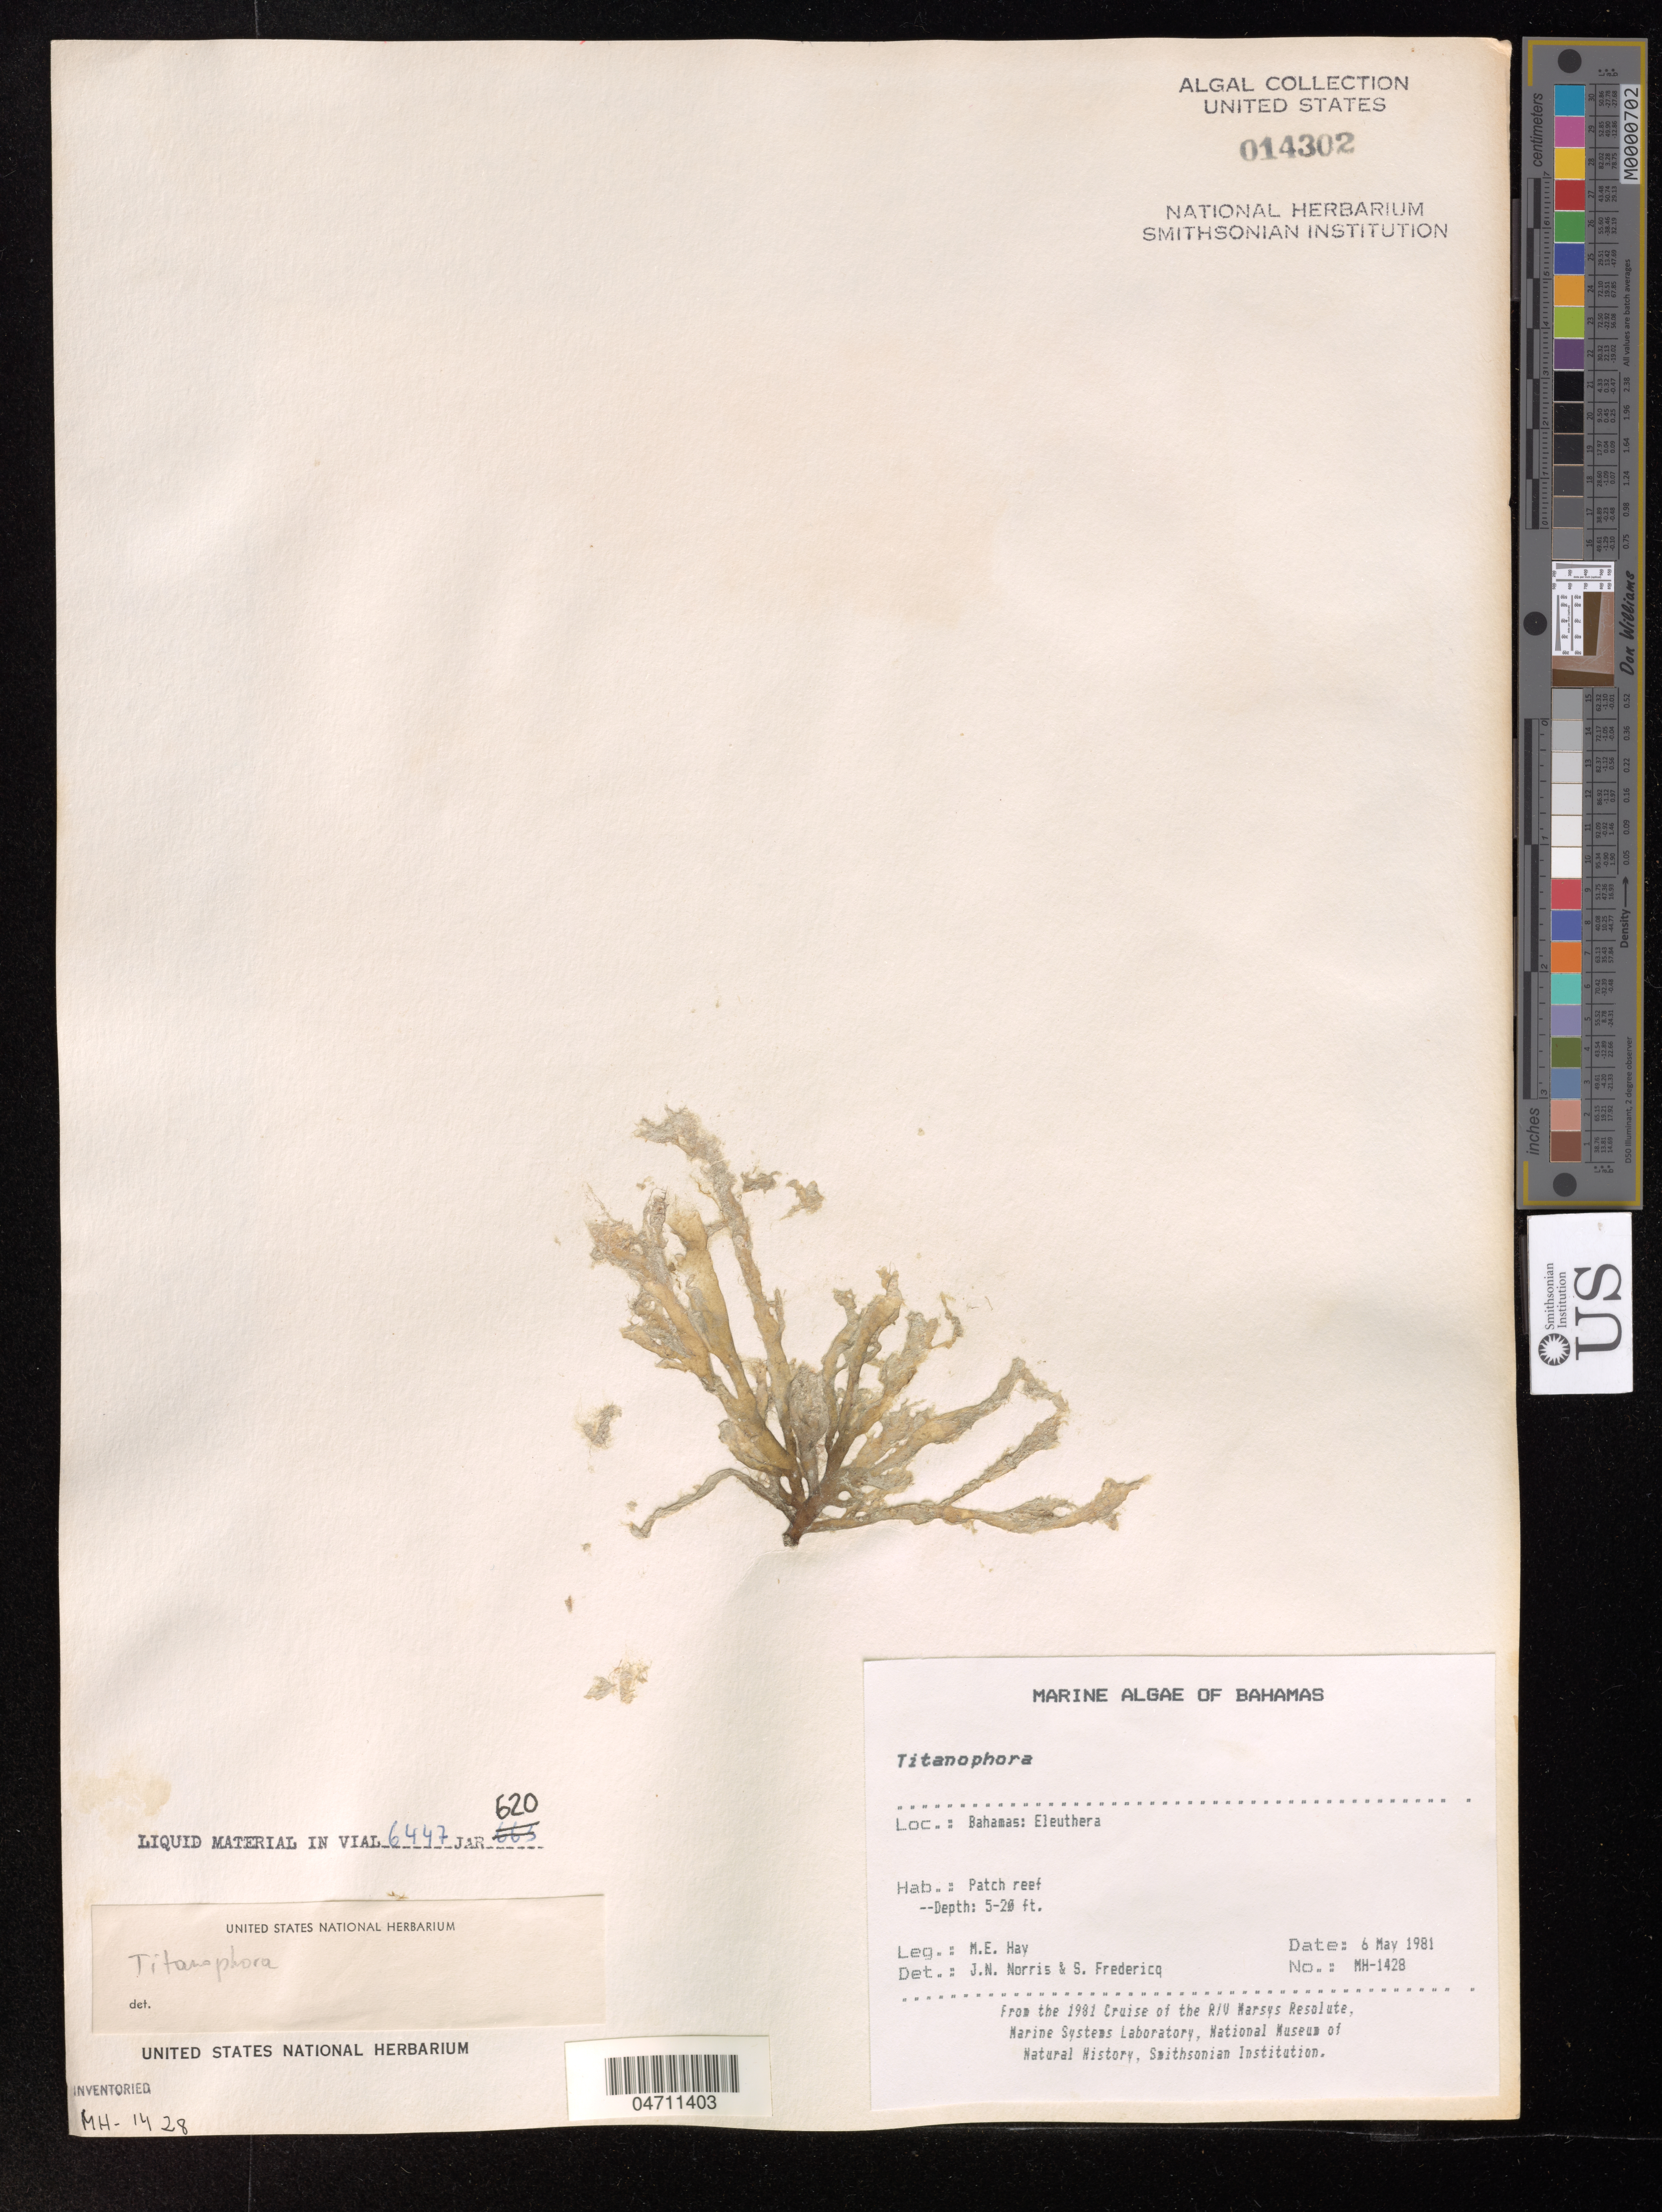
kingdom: Plantae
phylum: Rhodophyta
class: Florideophyceae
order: Nemastomatales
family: Schizymeniaceae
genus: Titanophora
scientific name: Titanophora sp.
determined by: Norris, J. N.; Fredericq, S.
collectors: M. E. Hay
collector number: MEH-1428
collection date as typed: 06 May 1981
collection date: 1981-05-06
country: Bahamas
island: Eleuthera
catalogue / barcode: US 14302